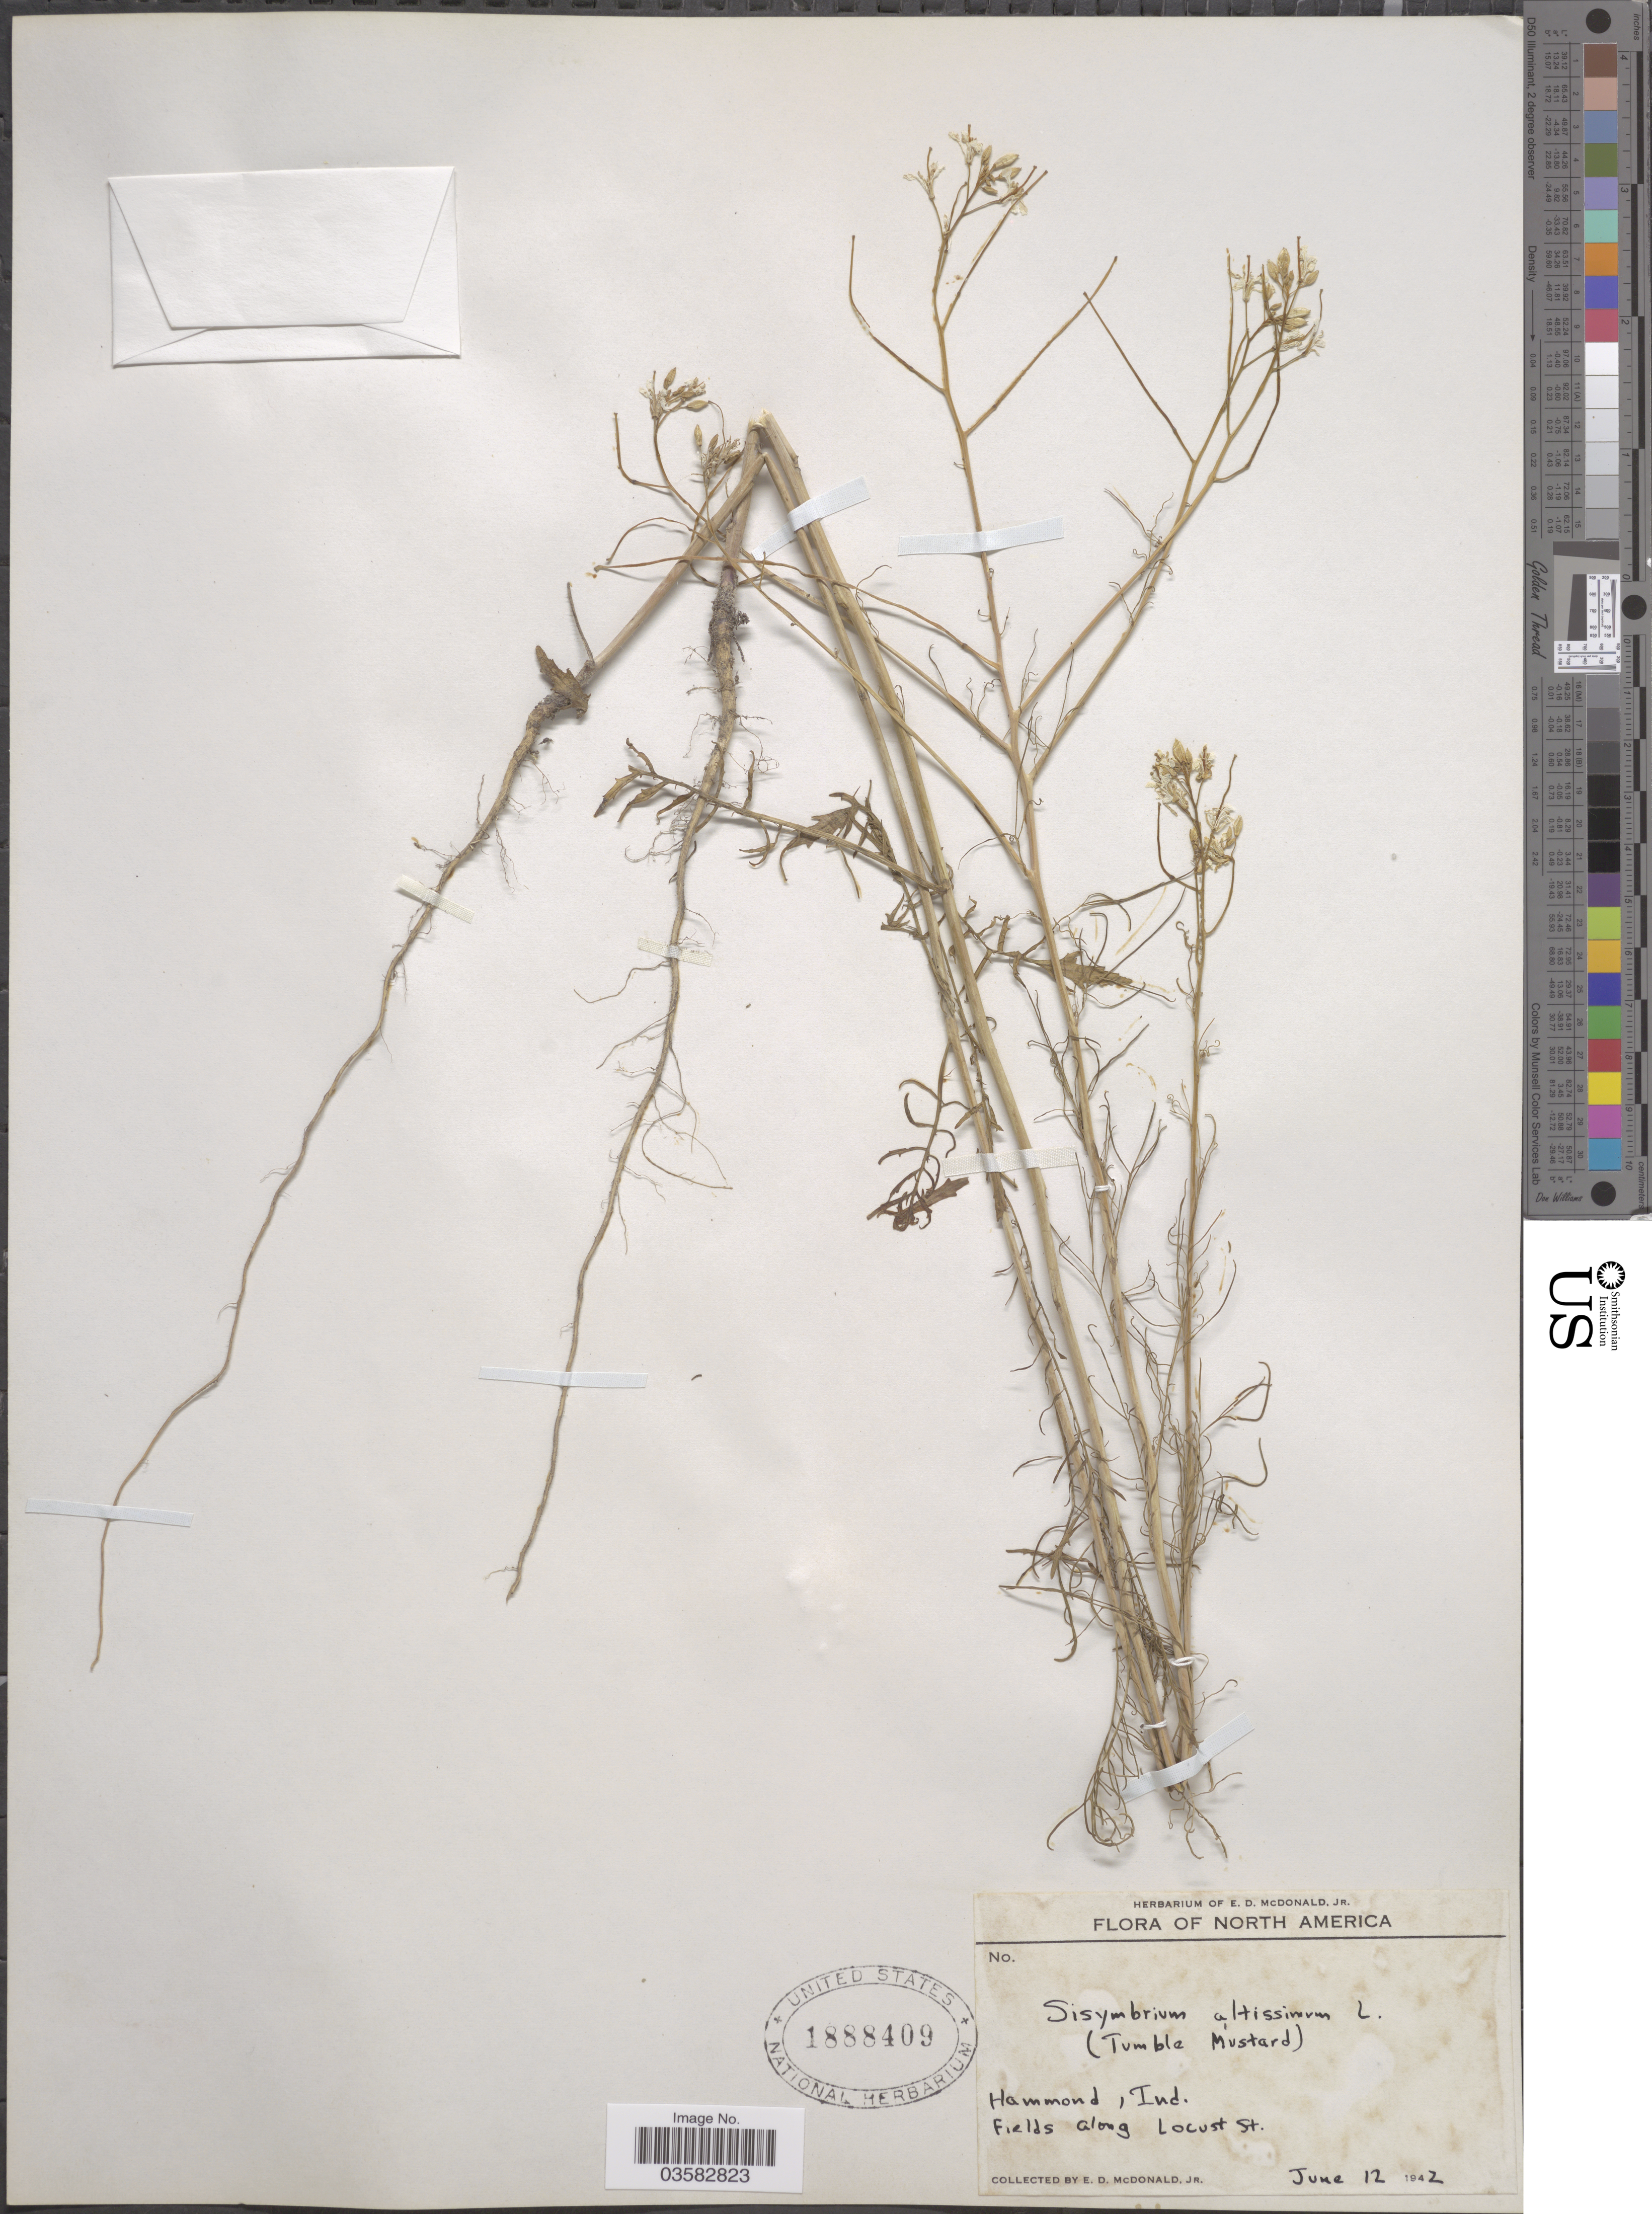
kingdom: Plantae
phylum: Tracheophyta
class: Magnoliopsida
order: Brassicales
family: Brassicaceae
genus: Sisymbrium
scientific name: Sisymbrium altissimum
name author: L.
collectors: E. D. McDonald Jr.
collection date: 1942-06-12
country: United States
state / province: Indiana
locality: Hammond. Fields along Locust St.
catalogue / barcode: US 1888409